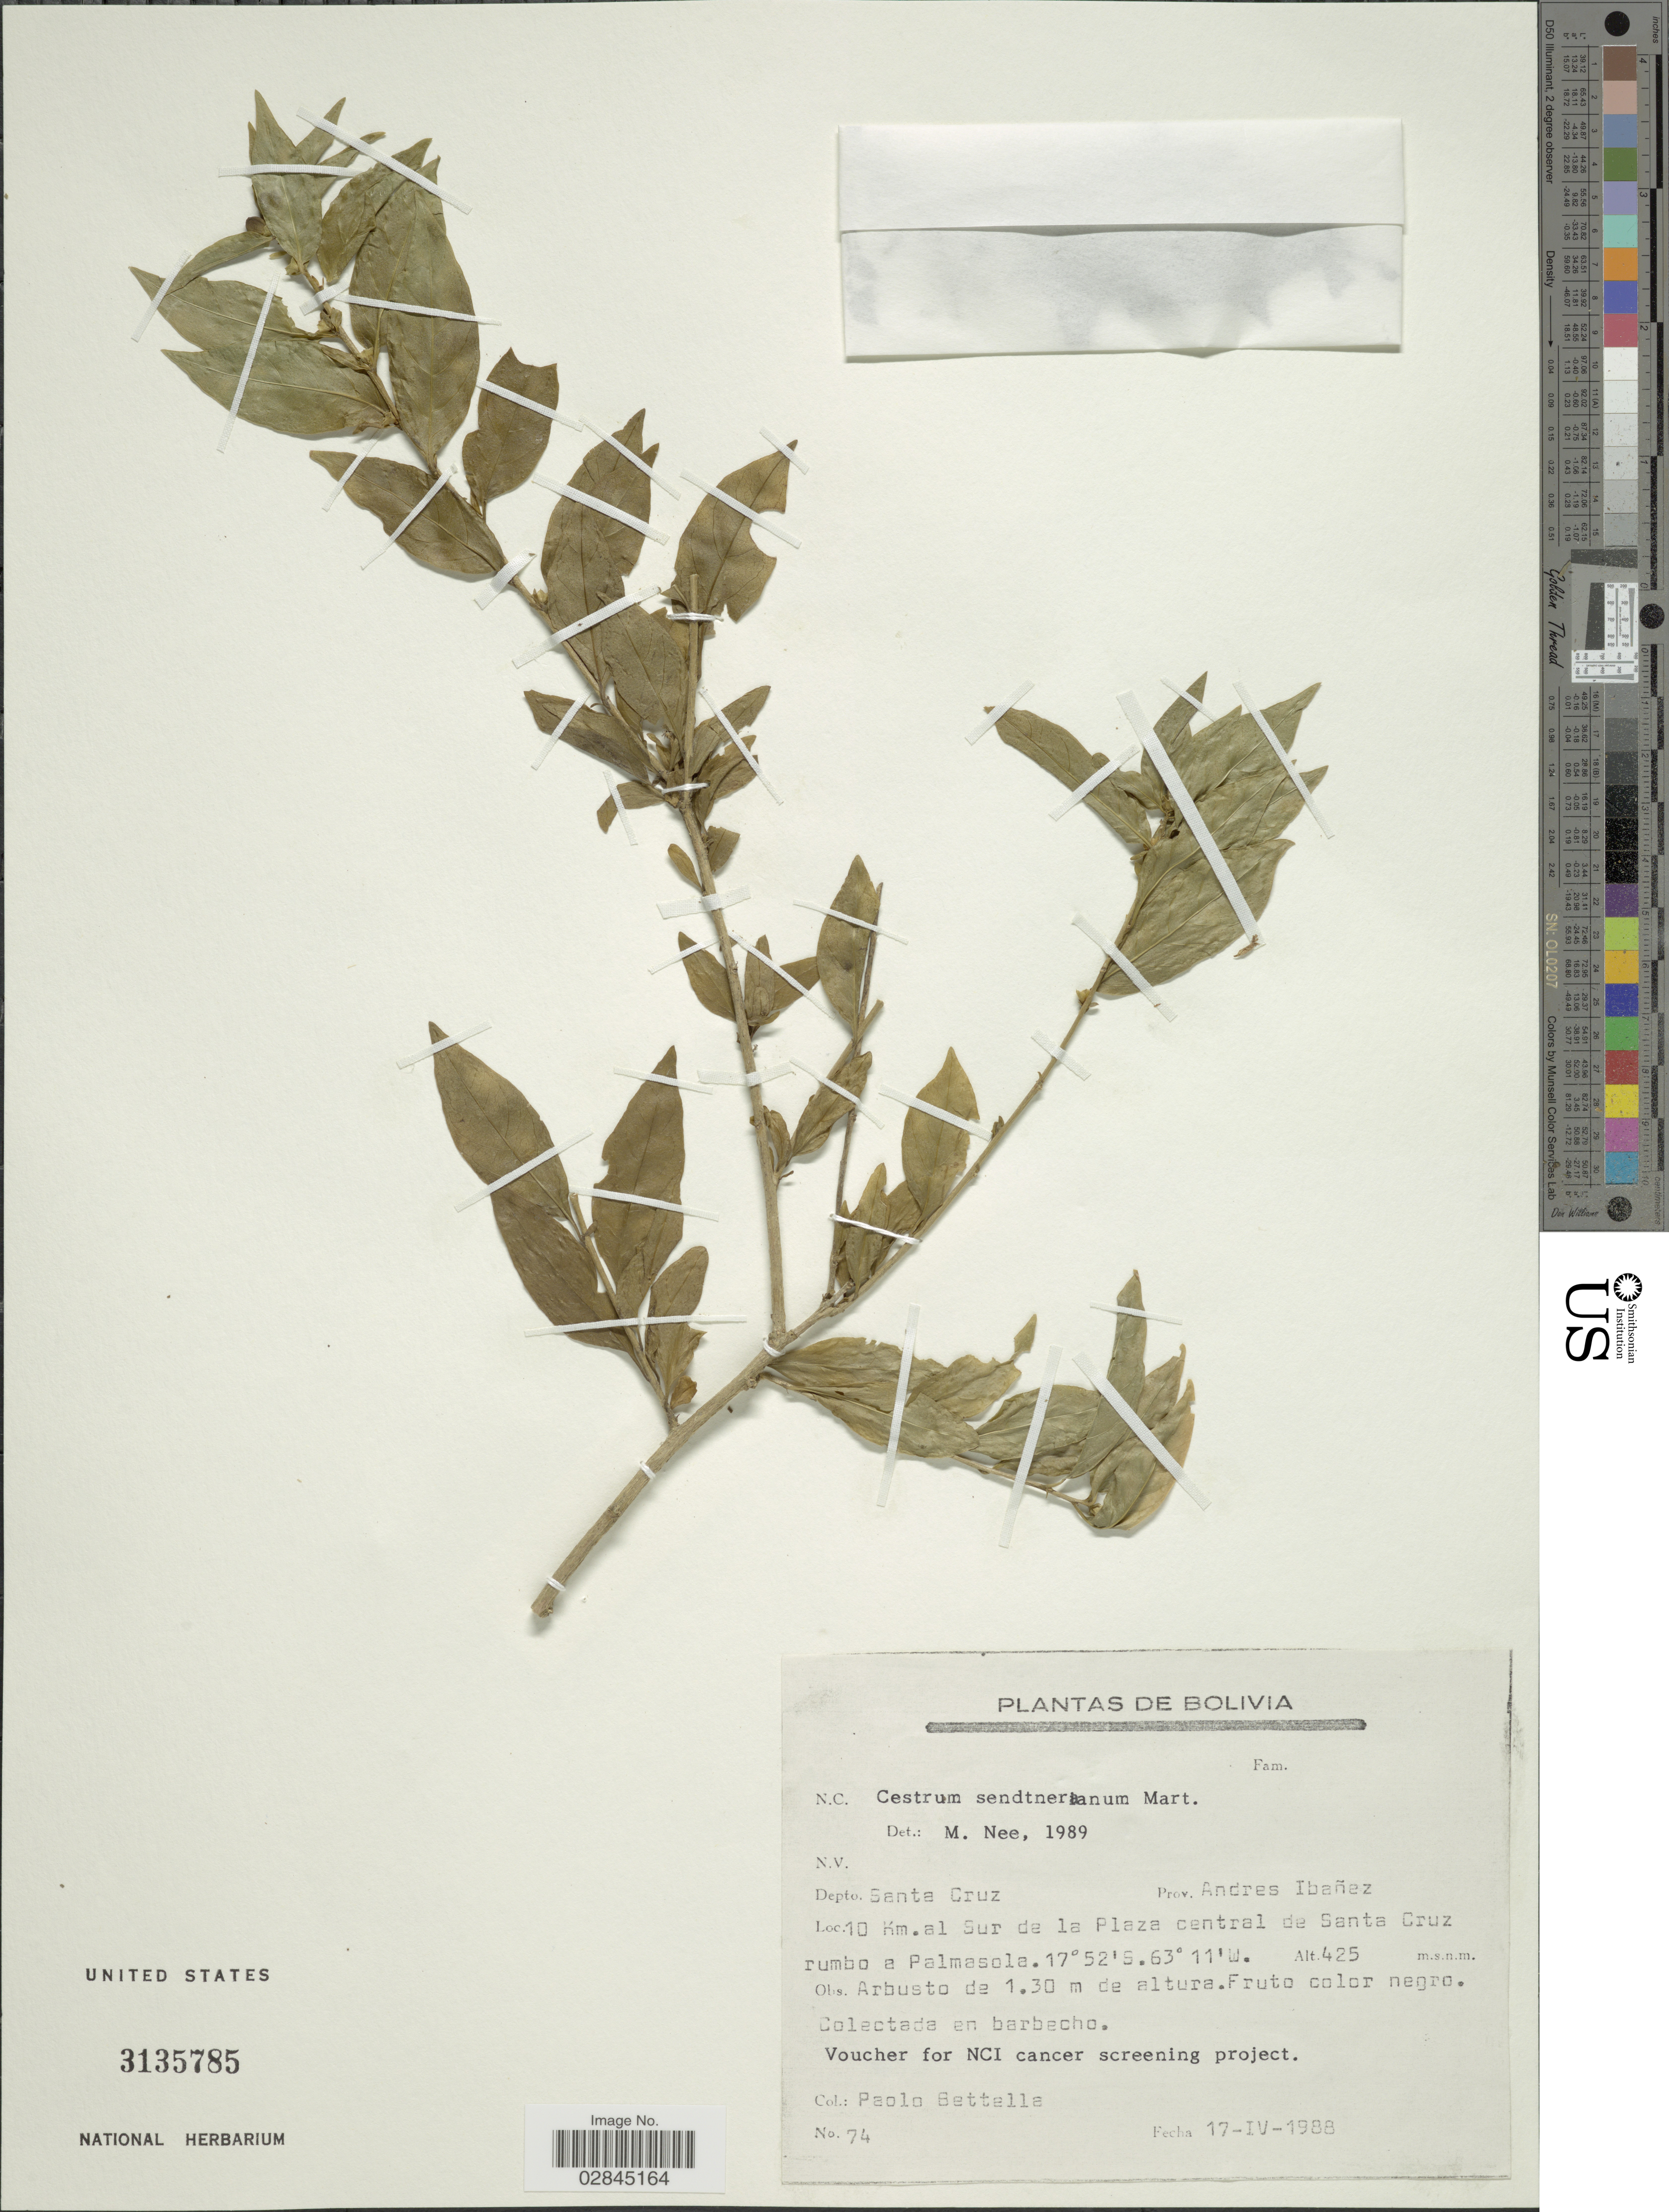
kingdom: Plantae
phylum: Tracheophyta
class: Magnoliopsida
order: Solanales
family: Solanaceae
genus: Cestrum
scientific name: Cestrum sendtnerianum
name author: Mart. ex Sendtn.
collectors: P. Bettella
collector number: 74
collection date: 1988-04-17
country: Bolivia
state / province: Santa Cruz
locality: Depto. Santa Cruz. Prov. Andres Ibañez. 10 Km. al Sur de la Plaza central de Santa Cruz rumbo e Palmasola.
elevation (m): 425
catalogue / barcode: US 3135785